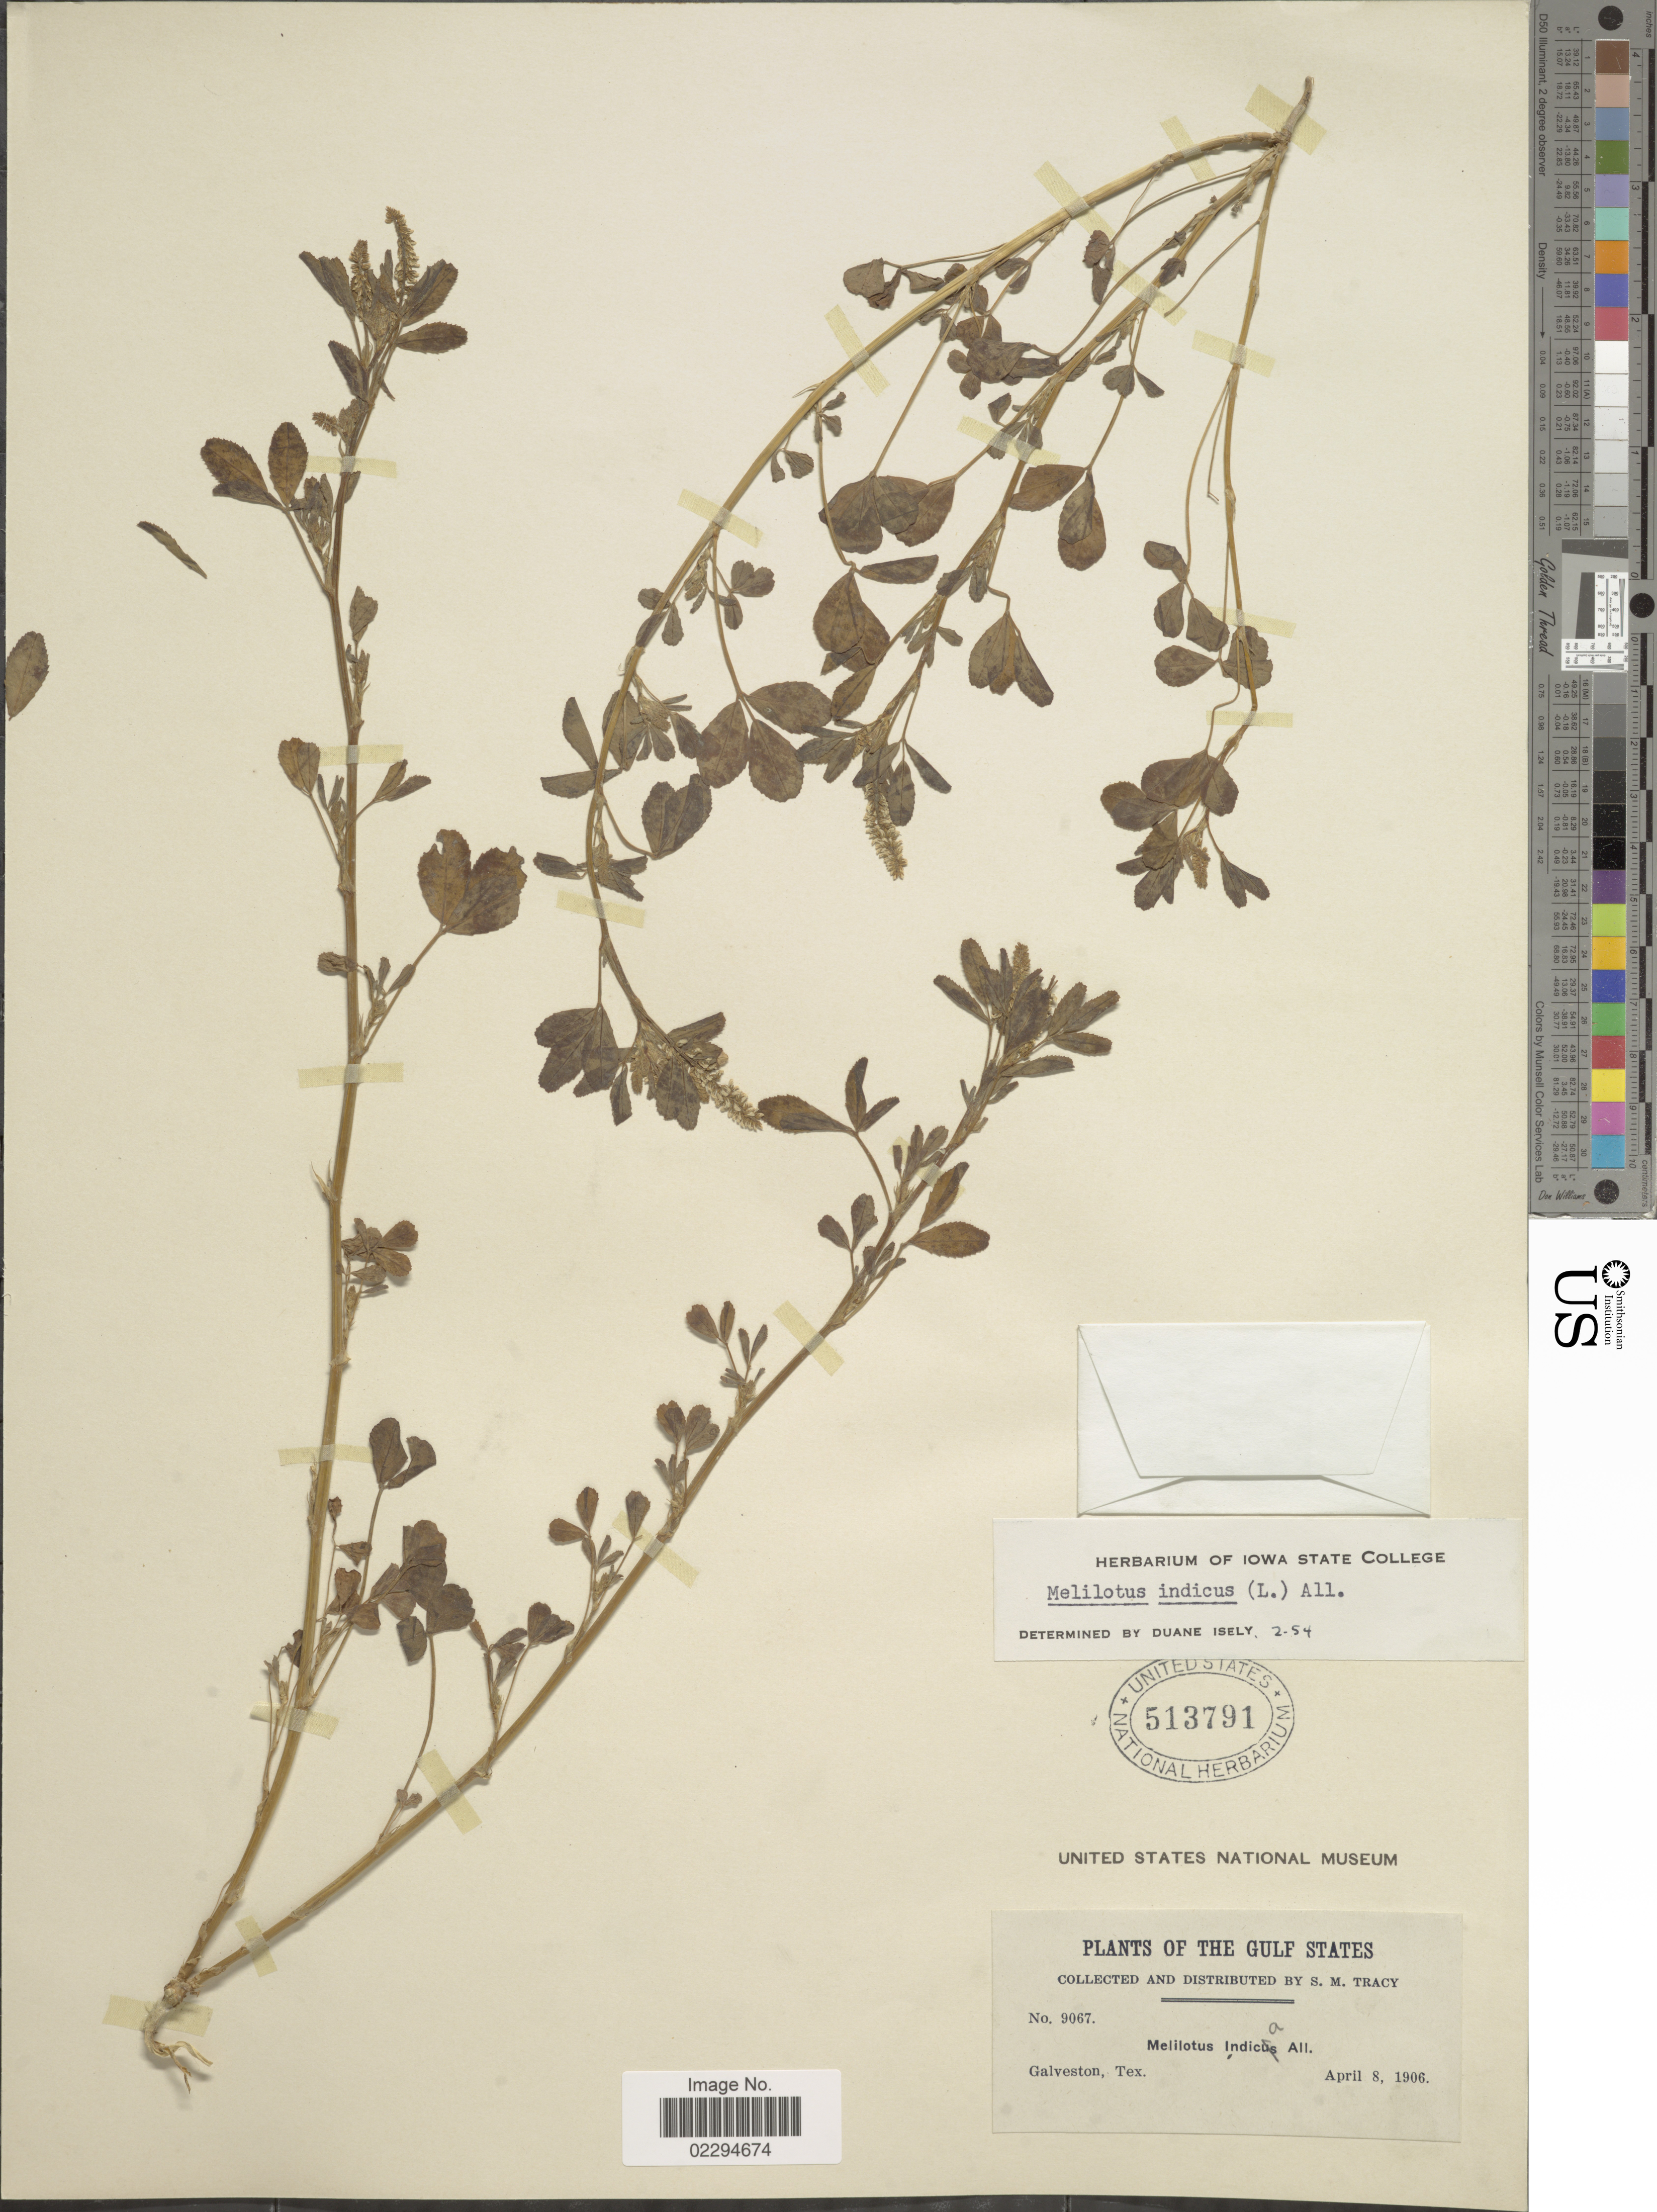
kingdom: Plantae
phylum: Tracheophyta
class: Magnoliopsida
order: Fabales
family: Fabaceae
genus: Melilotus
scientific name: Melilotus indicus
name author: (L.) All.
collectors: S. M. Tracy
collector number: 9067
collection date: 1906-04-08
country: United States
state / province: Texas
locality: Gulf States. Galveston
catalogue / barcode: US 513791